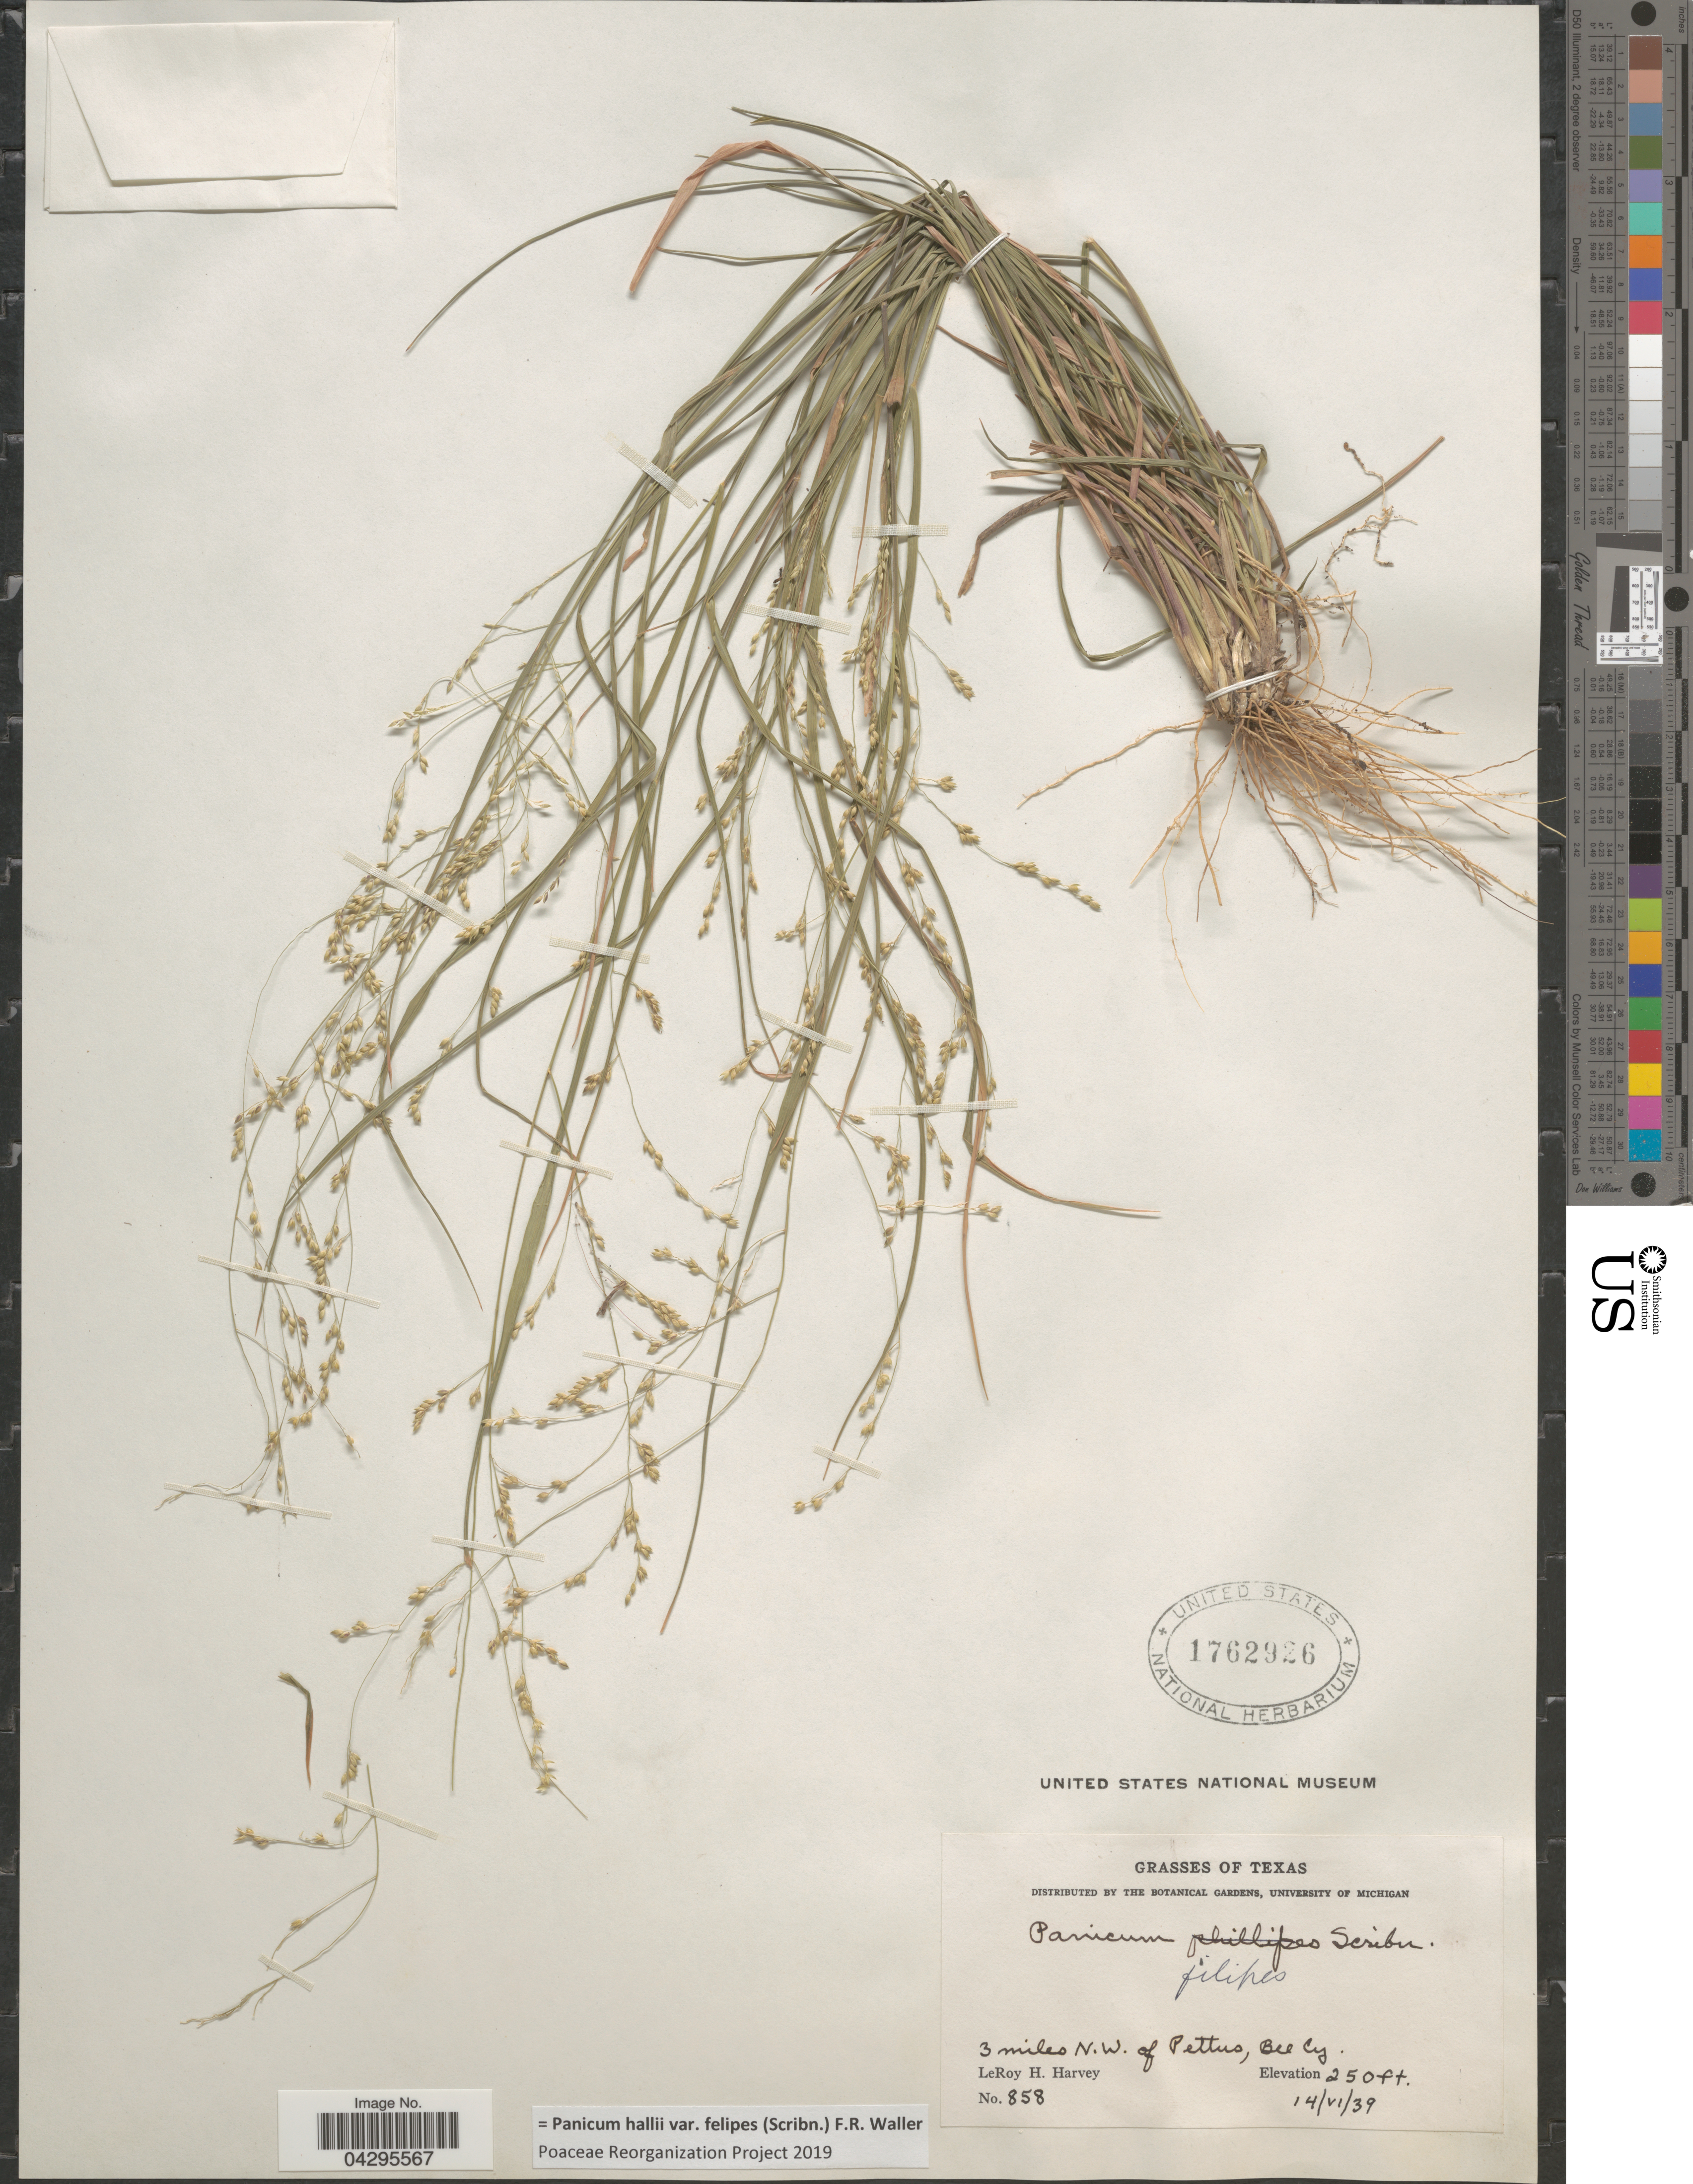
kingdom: Plantae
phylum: Tracheophyta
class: Liliopsida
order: Poales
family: Poaceae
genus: Panicum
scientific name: Panicum hallii var. felipes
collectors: L. H. Harvey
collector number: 858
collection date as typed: Transcribed d/m/y: 14/6/39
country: United States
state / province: Texas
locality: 3 miles N.W. of Pettus, Bee Cy.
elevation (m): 76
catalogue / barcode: US 1762926